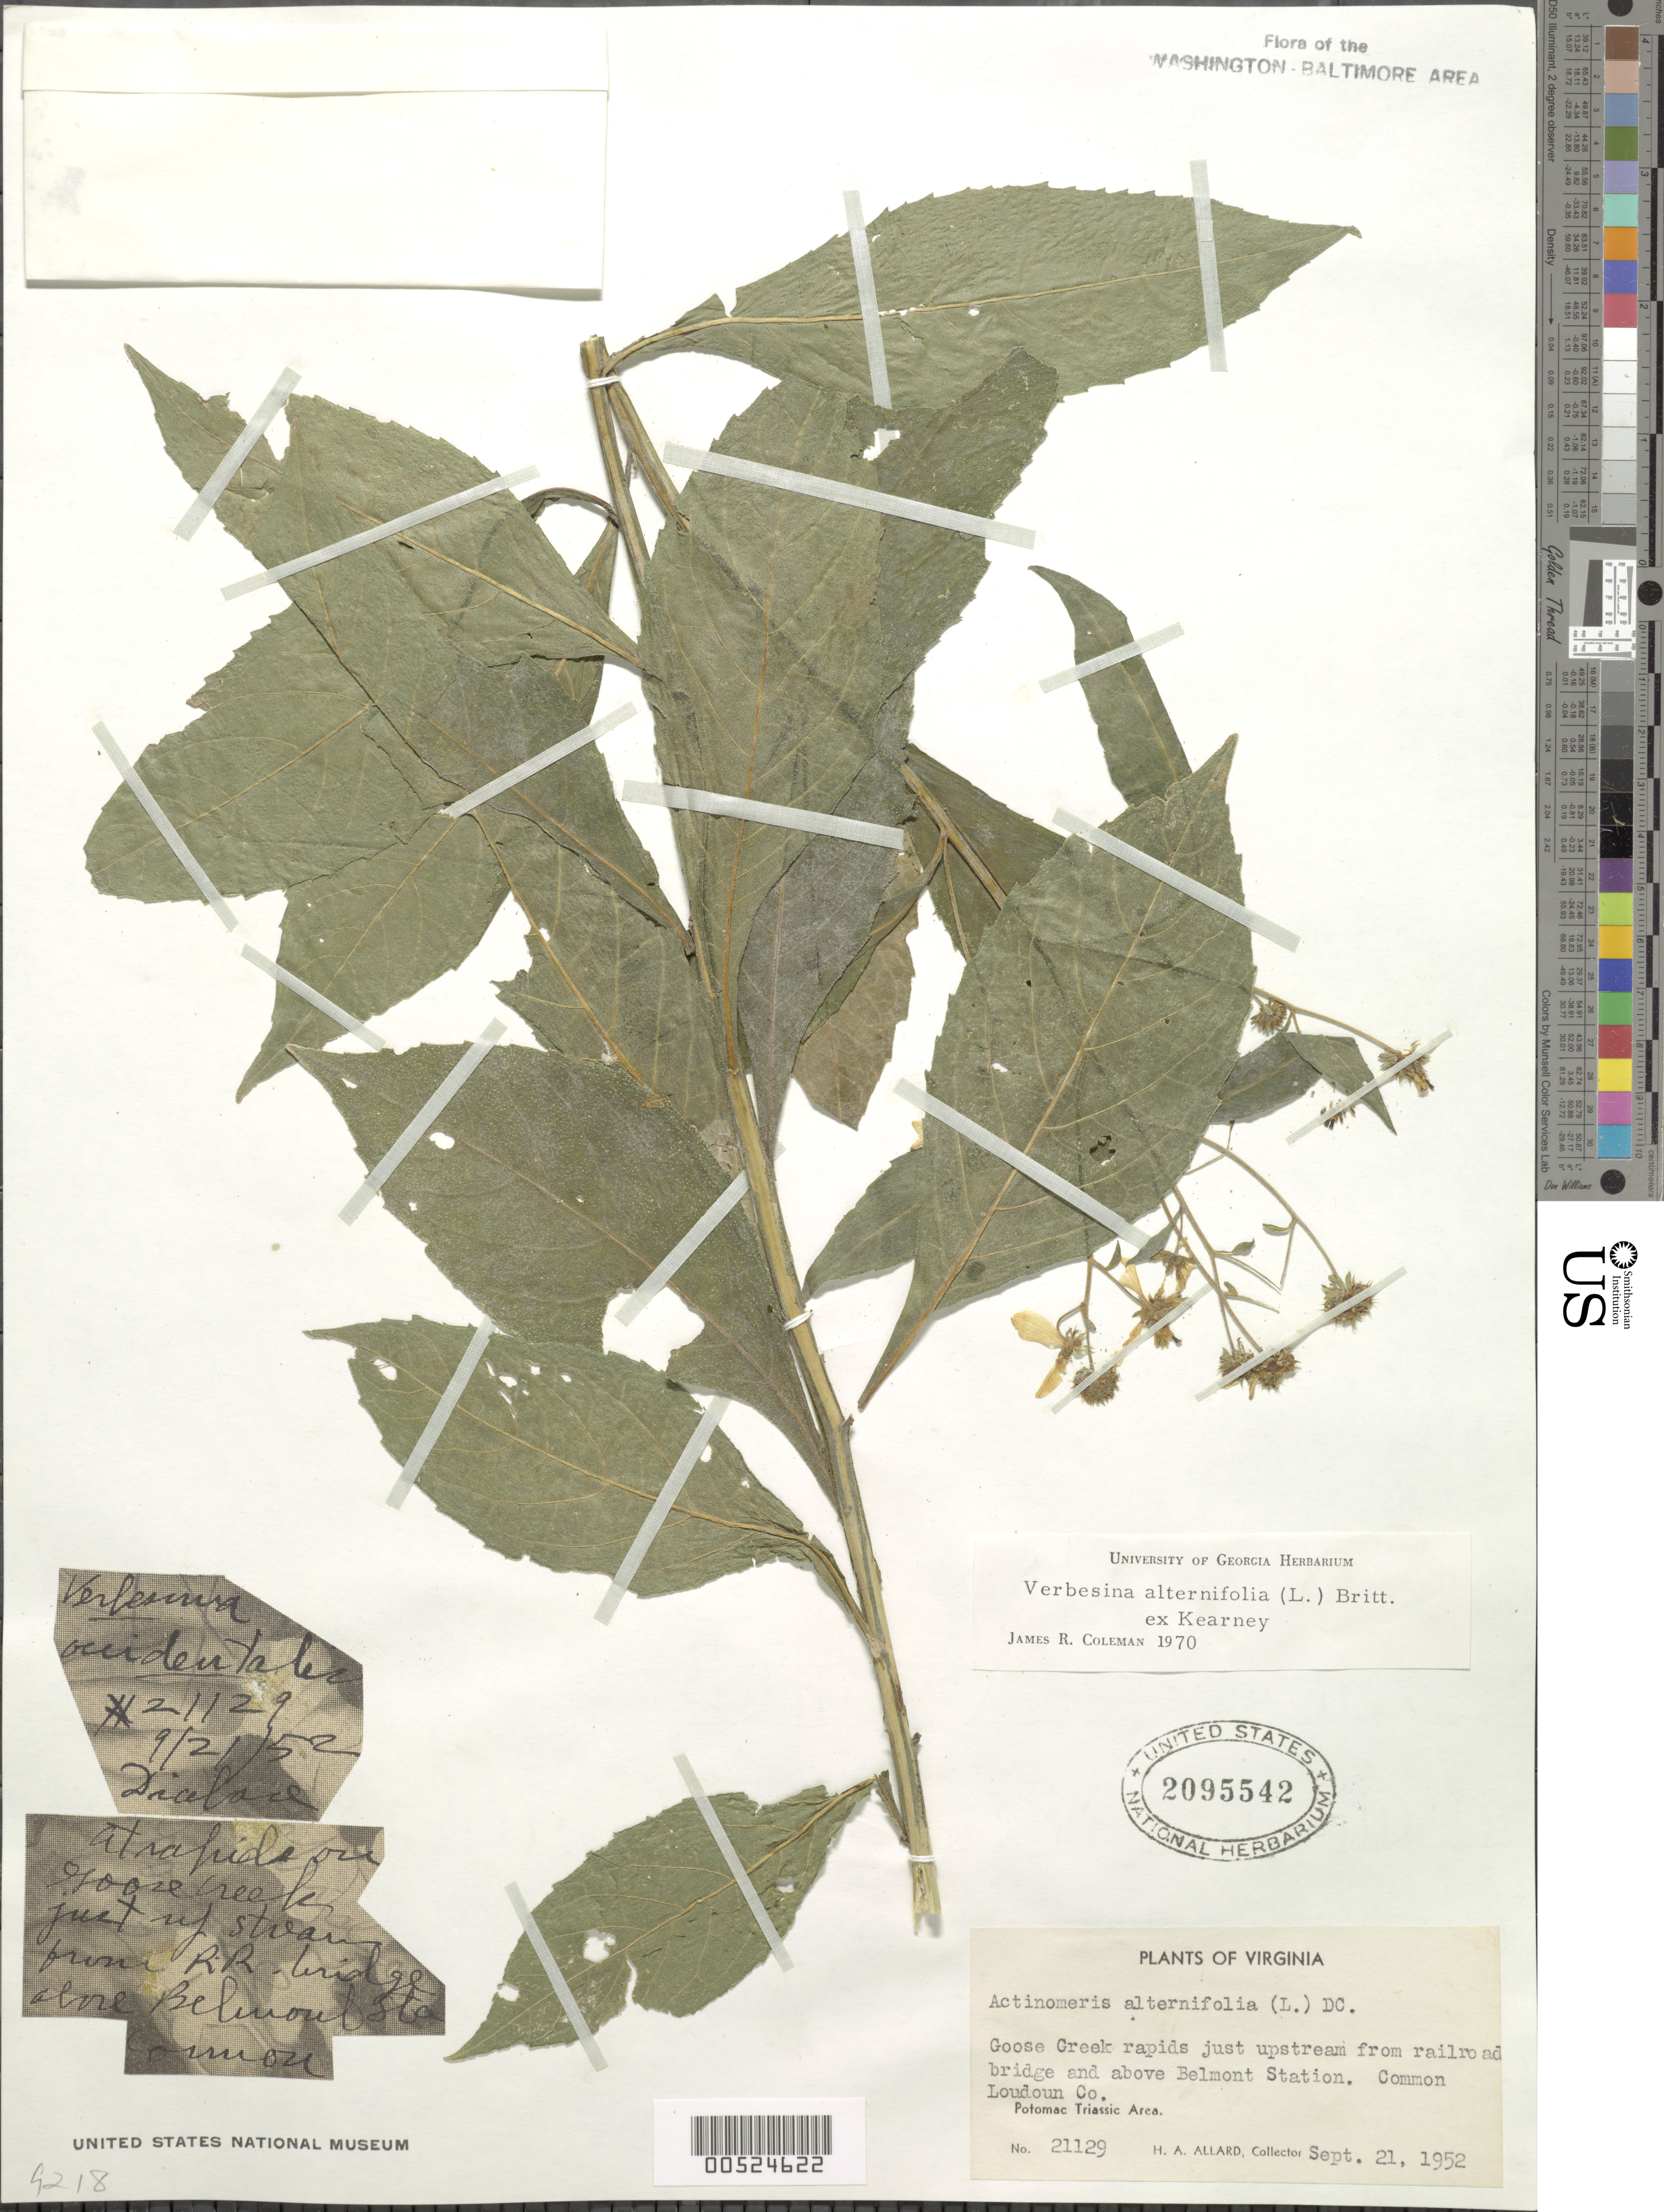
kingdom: Plantae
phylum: Tracheophyta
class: Magnoliopsida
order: Asterales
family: Asteraceae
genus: Verbesina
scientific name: Verbesina alternifolia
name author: (L.) Britton ex Kearney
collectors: H. A. Allard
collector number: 21129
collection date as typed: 21 Sep 1952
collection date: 1952-09-21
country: United States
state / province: Virginia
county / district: Loudoun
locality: Goose Creek Rapids, above Belmont Station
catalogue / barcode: US 2095542